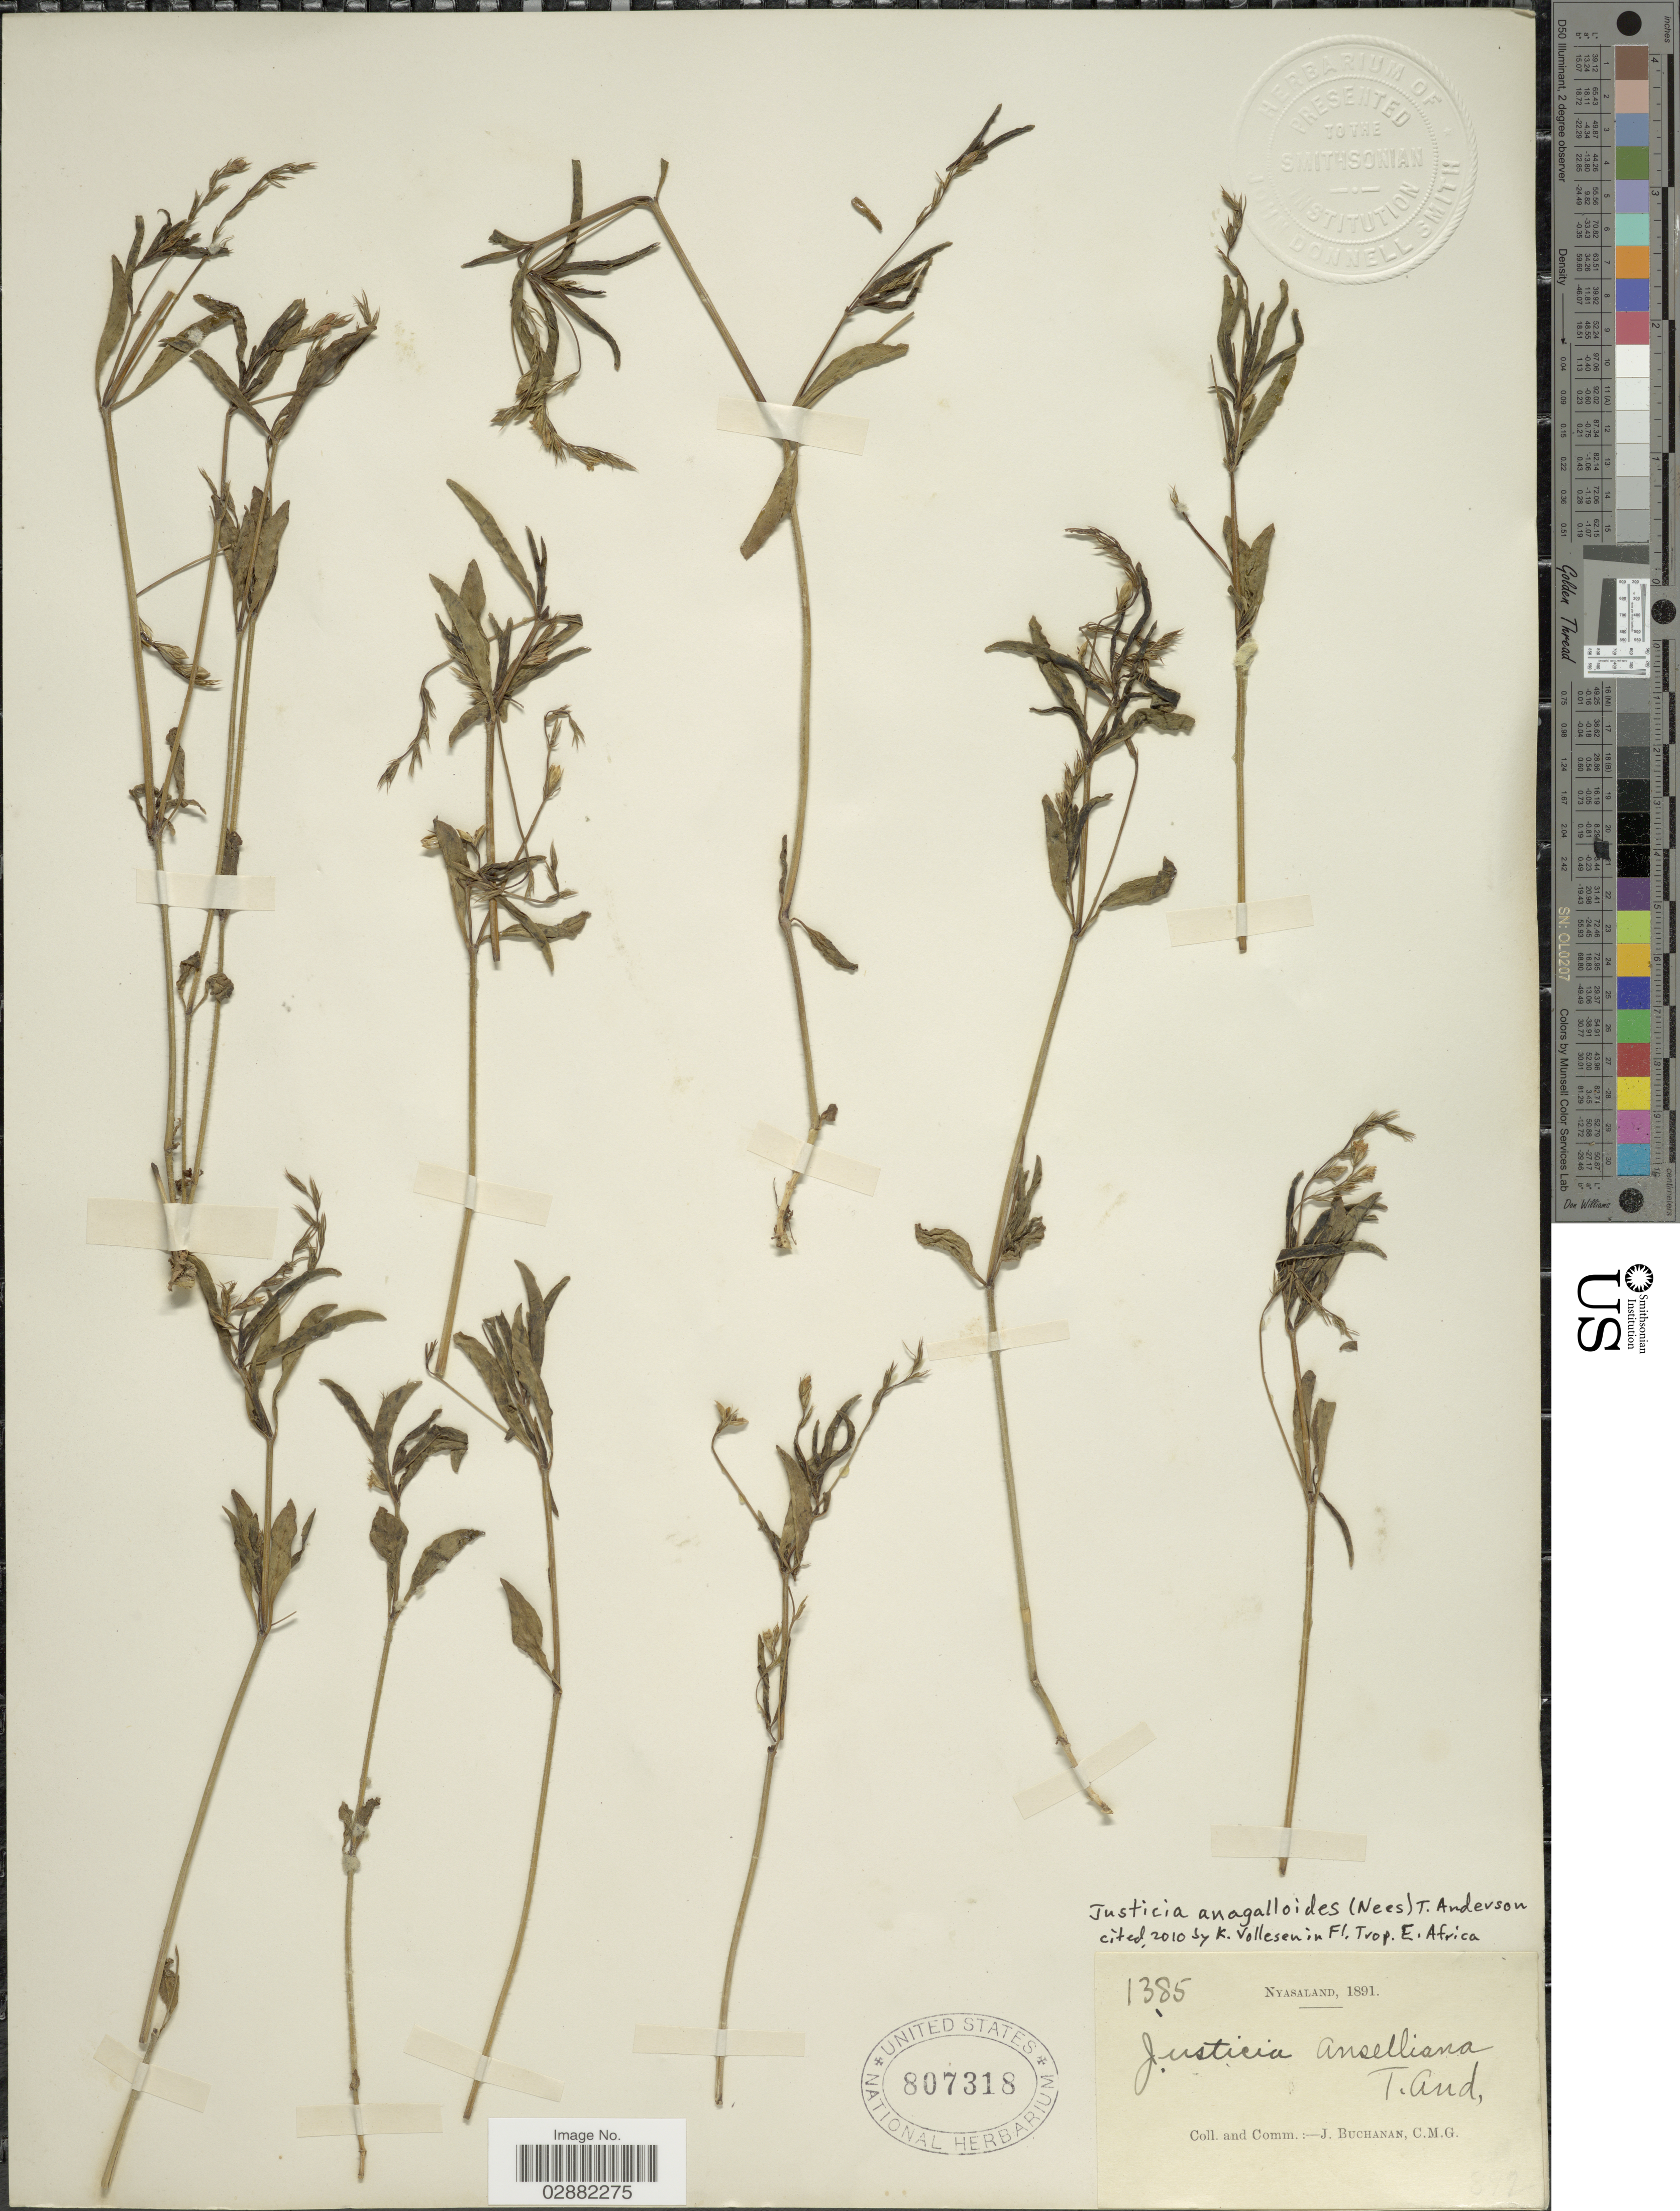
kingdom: Plantae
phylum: Tracheophyta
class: Magnoliopsida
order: Lamiales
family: Acanthaceae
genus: Justicia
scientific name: Justicia anagalloides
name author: (Nees) T. Anderson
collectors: J. Buchanan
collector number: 1385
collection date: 1891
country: Malawi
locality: Nyasaland.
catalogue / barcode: US 807318